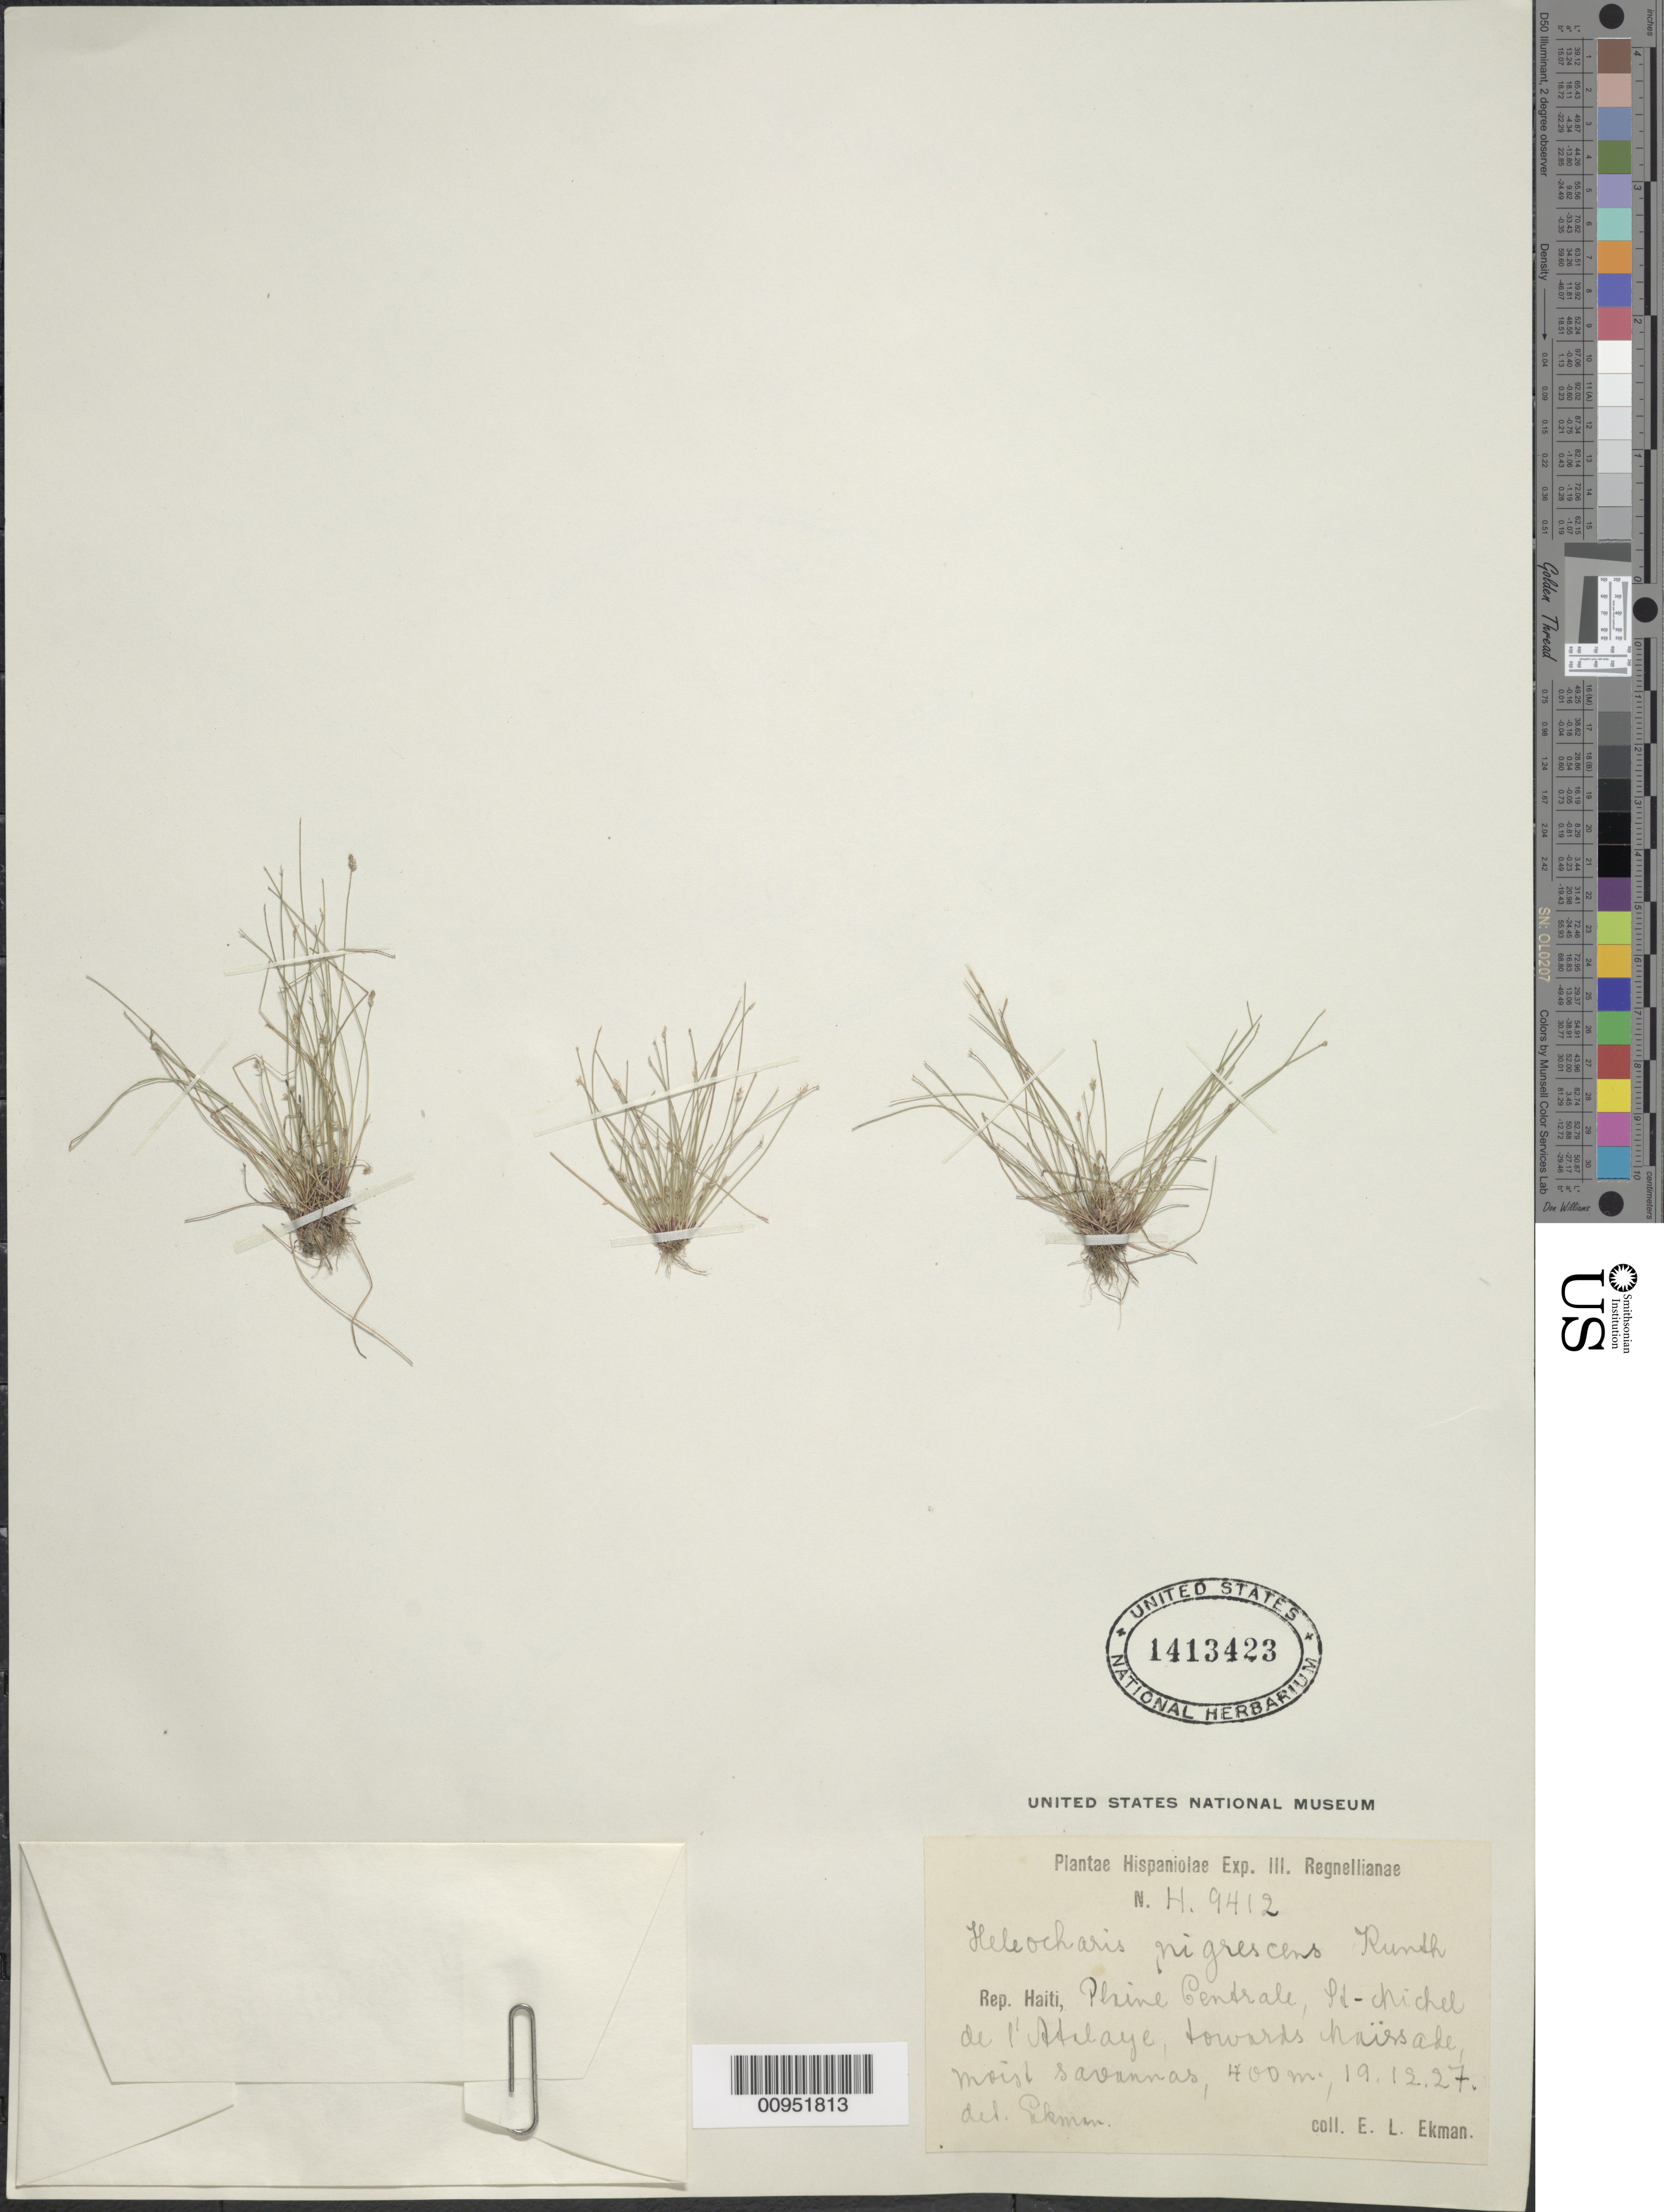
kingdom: Plantae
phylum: Tracheophyta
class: Liliopsida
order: Poales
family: Cyperaceae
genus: Eleocharis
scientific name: Eleocharis nigrescens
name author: (Nees) Kunth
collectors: E. L. Ekman & E. L. Ekman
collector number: H 9412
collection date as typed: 19 Dec 1927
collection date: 1927-12-19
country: Haiti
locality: Plaine Centrale, St. Michel de l'Atalaye, towards Maïssade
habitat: Moist savannas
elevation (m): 400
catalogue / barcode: US 1413423